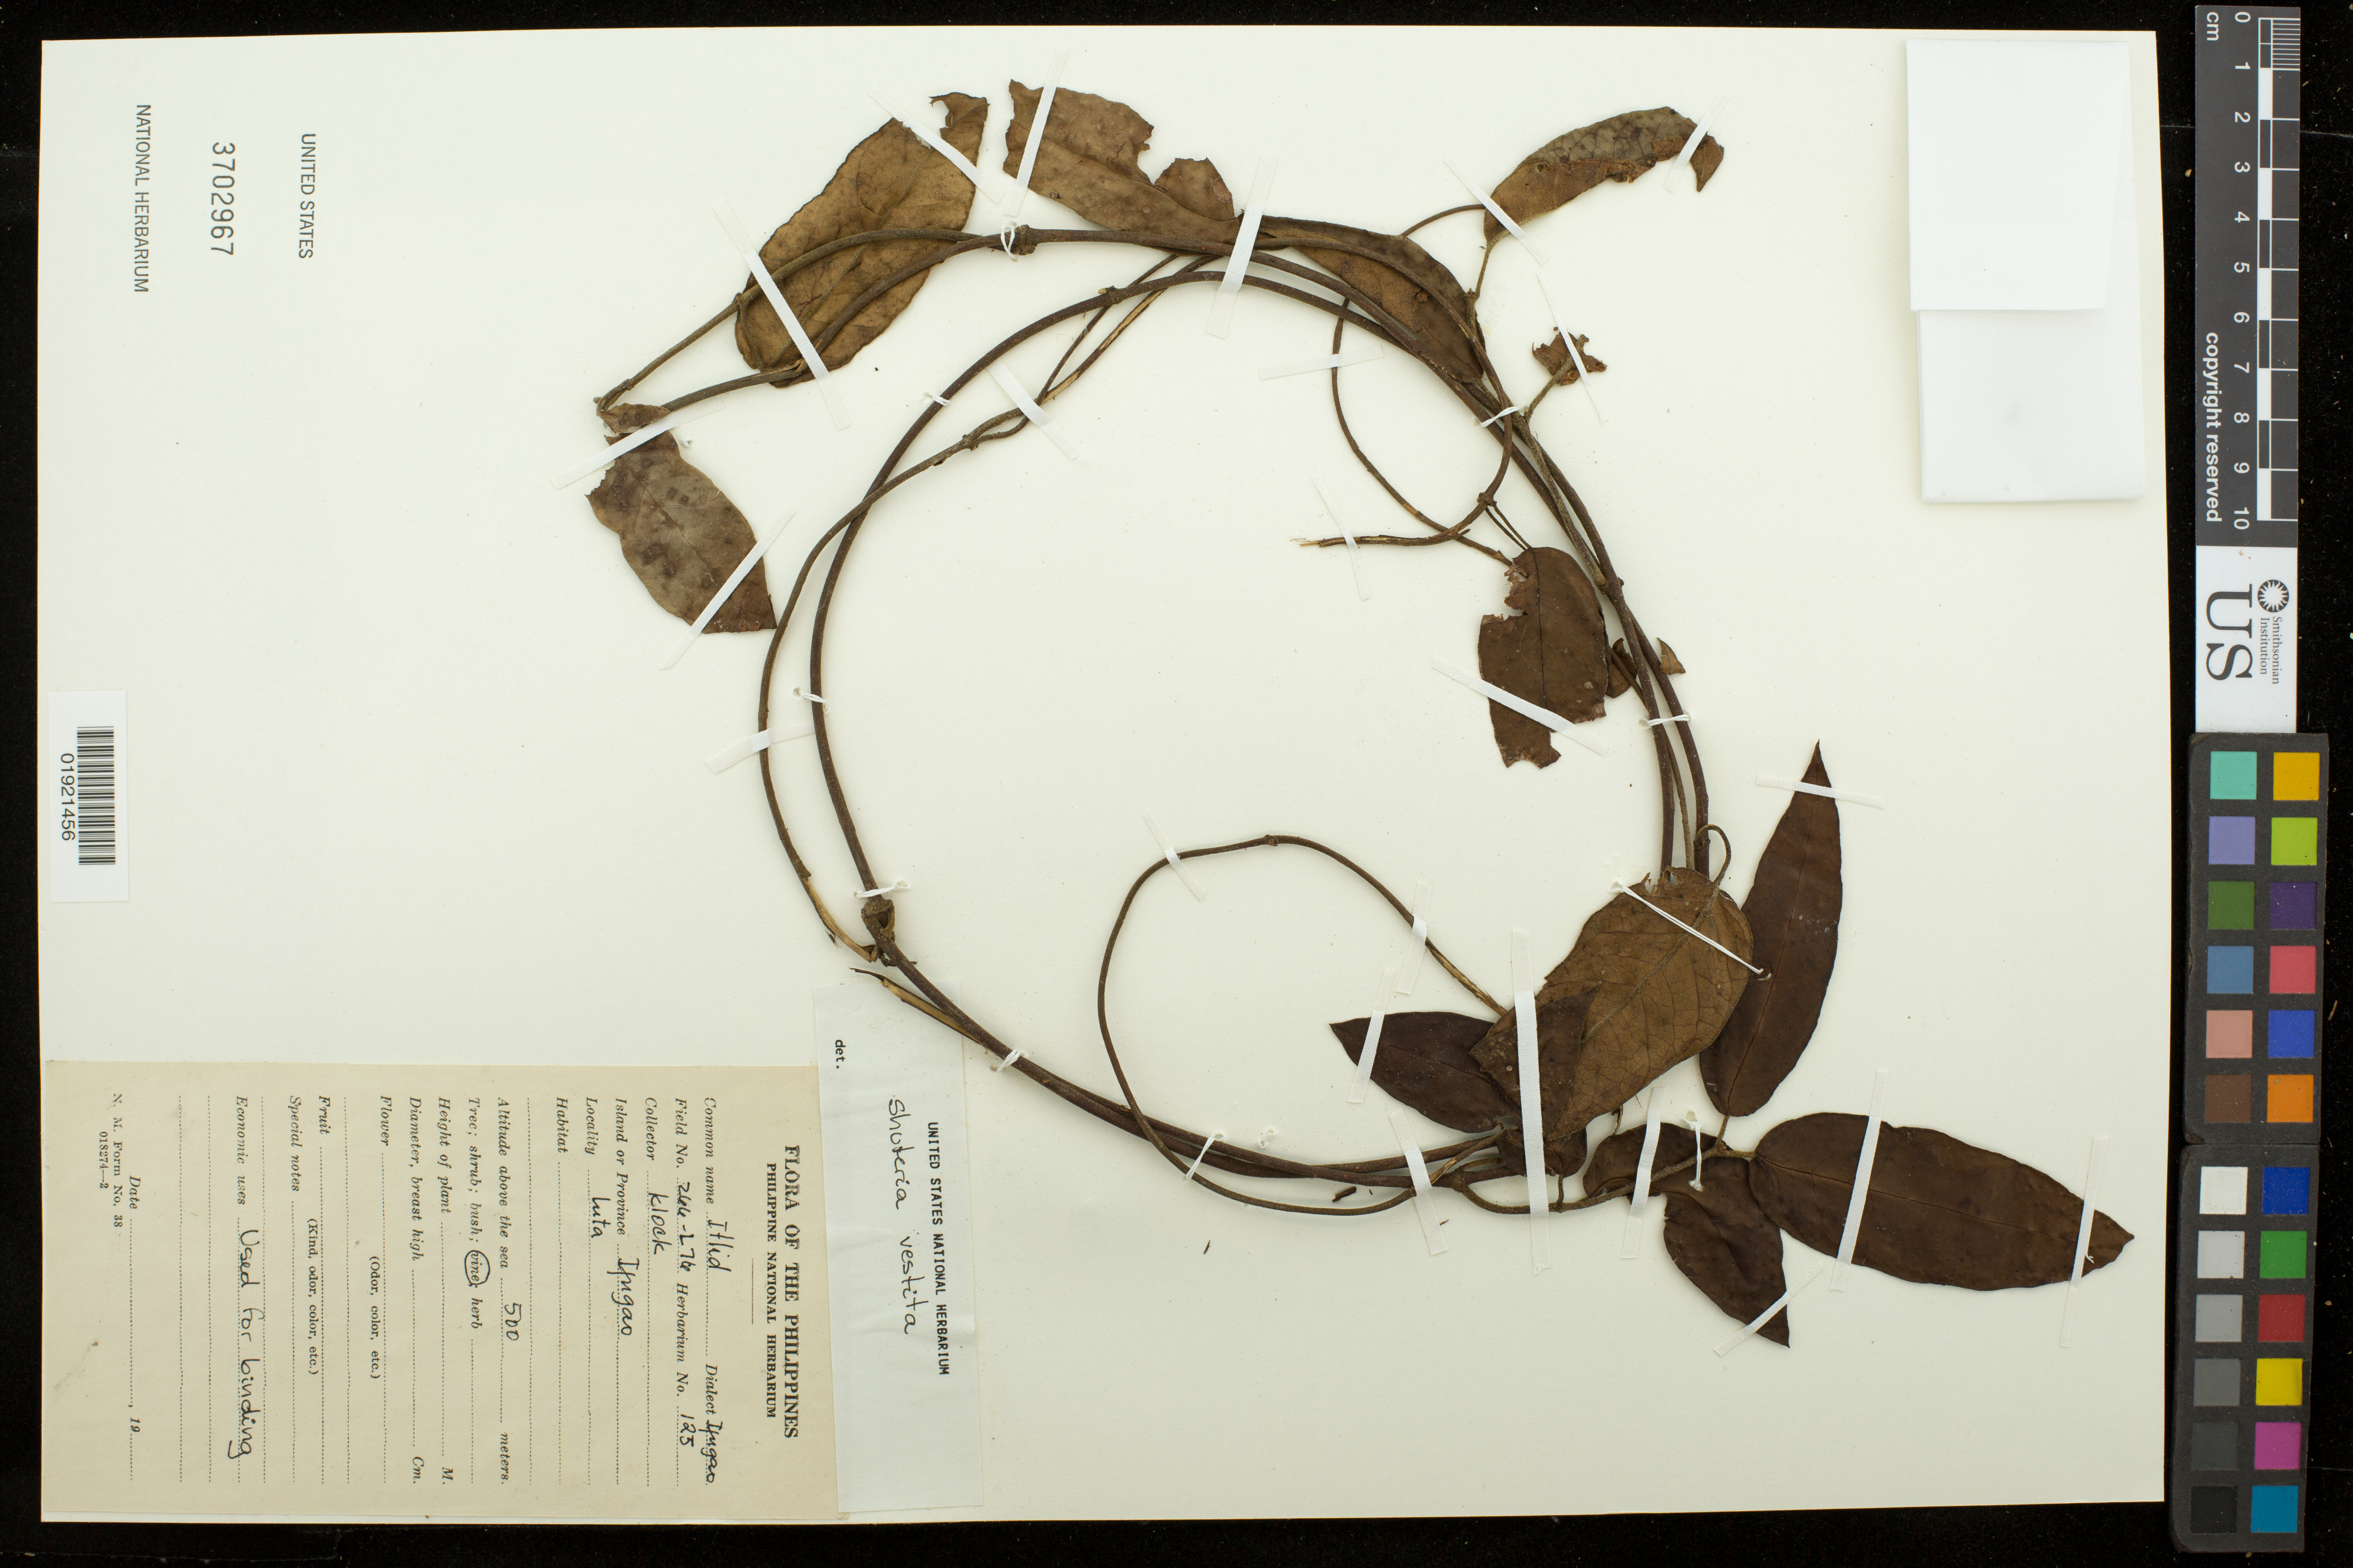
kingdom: Plantae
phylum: Tracheophyta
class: Magnoliopsida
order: Fabales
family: Fabaceae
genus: Shuteria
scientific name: Shuteria vestita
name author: Wight & Arn.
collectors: Klock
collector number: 266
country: Philippines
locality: Ifugao, Luta.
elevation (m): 500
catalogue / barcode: US 3702967